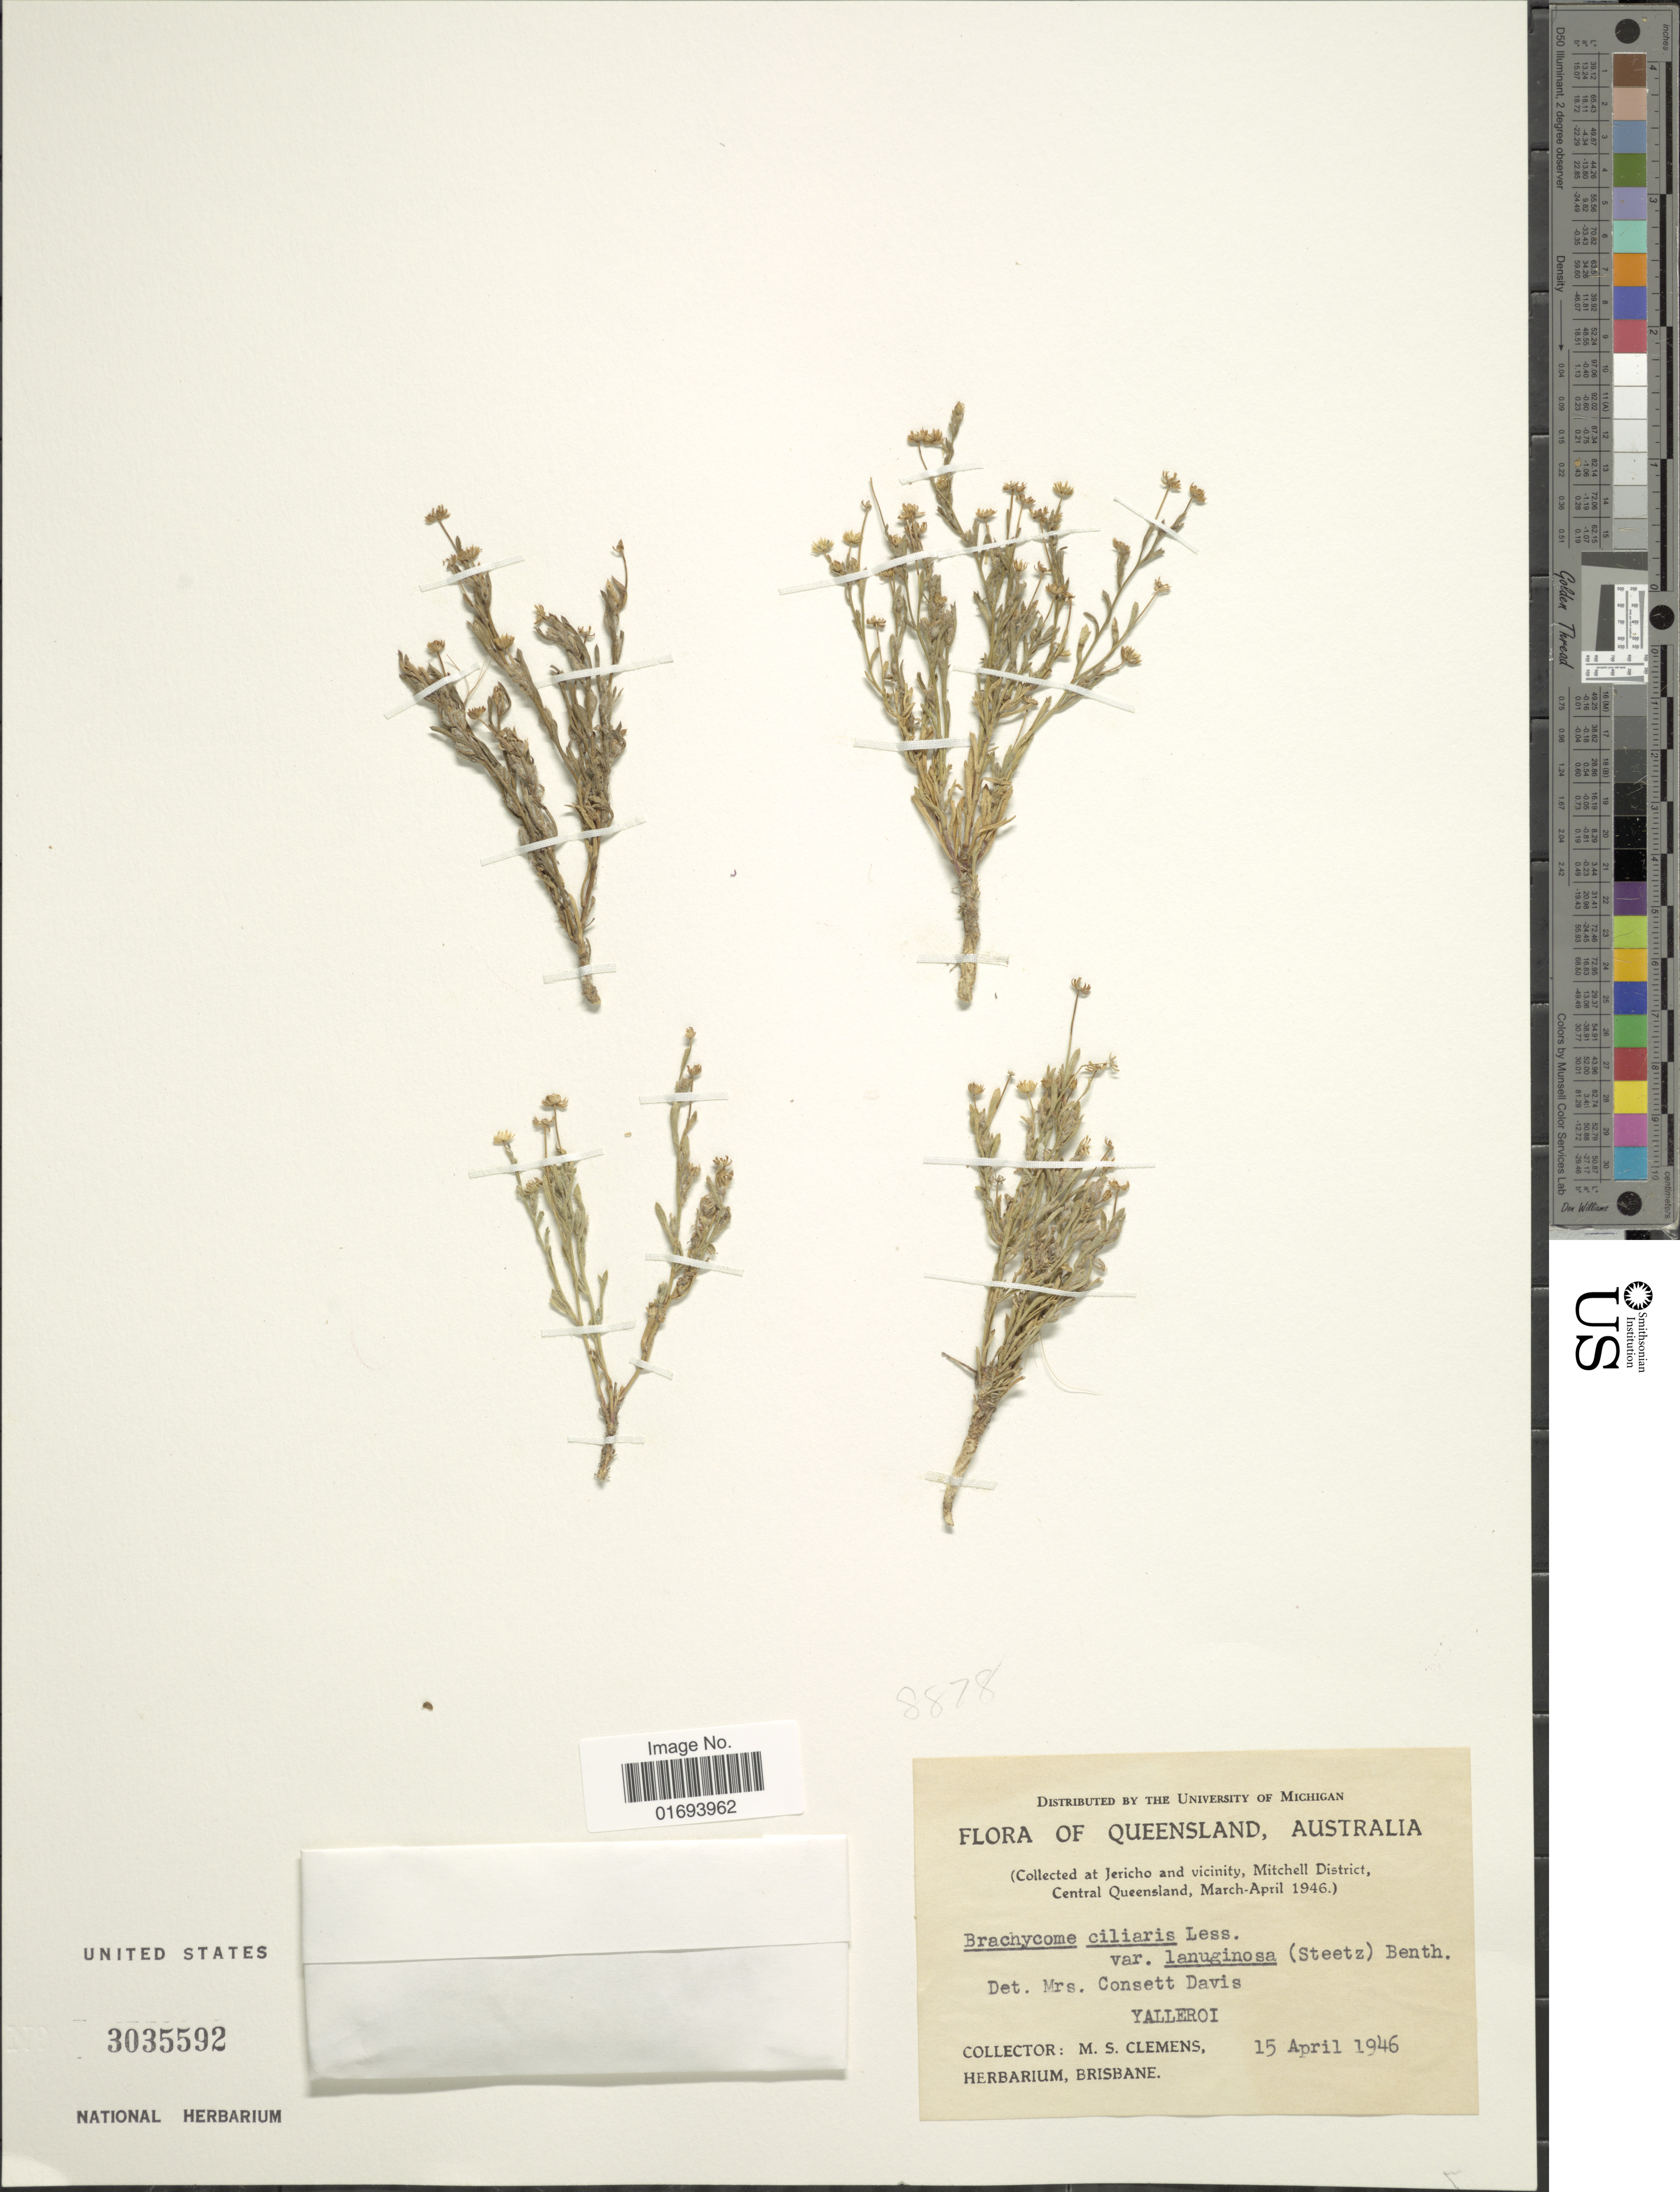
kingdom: Plantae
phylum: Tracheophyta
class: Magnoliopsida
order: Asterales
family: Asteraceae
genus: Brachyscome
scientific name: Brachyscome ciliaris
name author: Less.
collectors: M. S. Clemens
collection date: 1946-04-15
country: Australia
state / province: Queensland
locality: Queensland, Australia. Jericho and vicinity, Mitchell District, Central Queensland. Yalleroi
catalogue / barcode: US 3035592